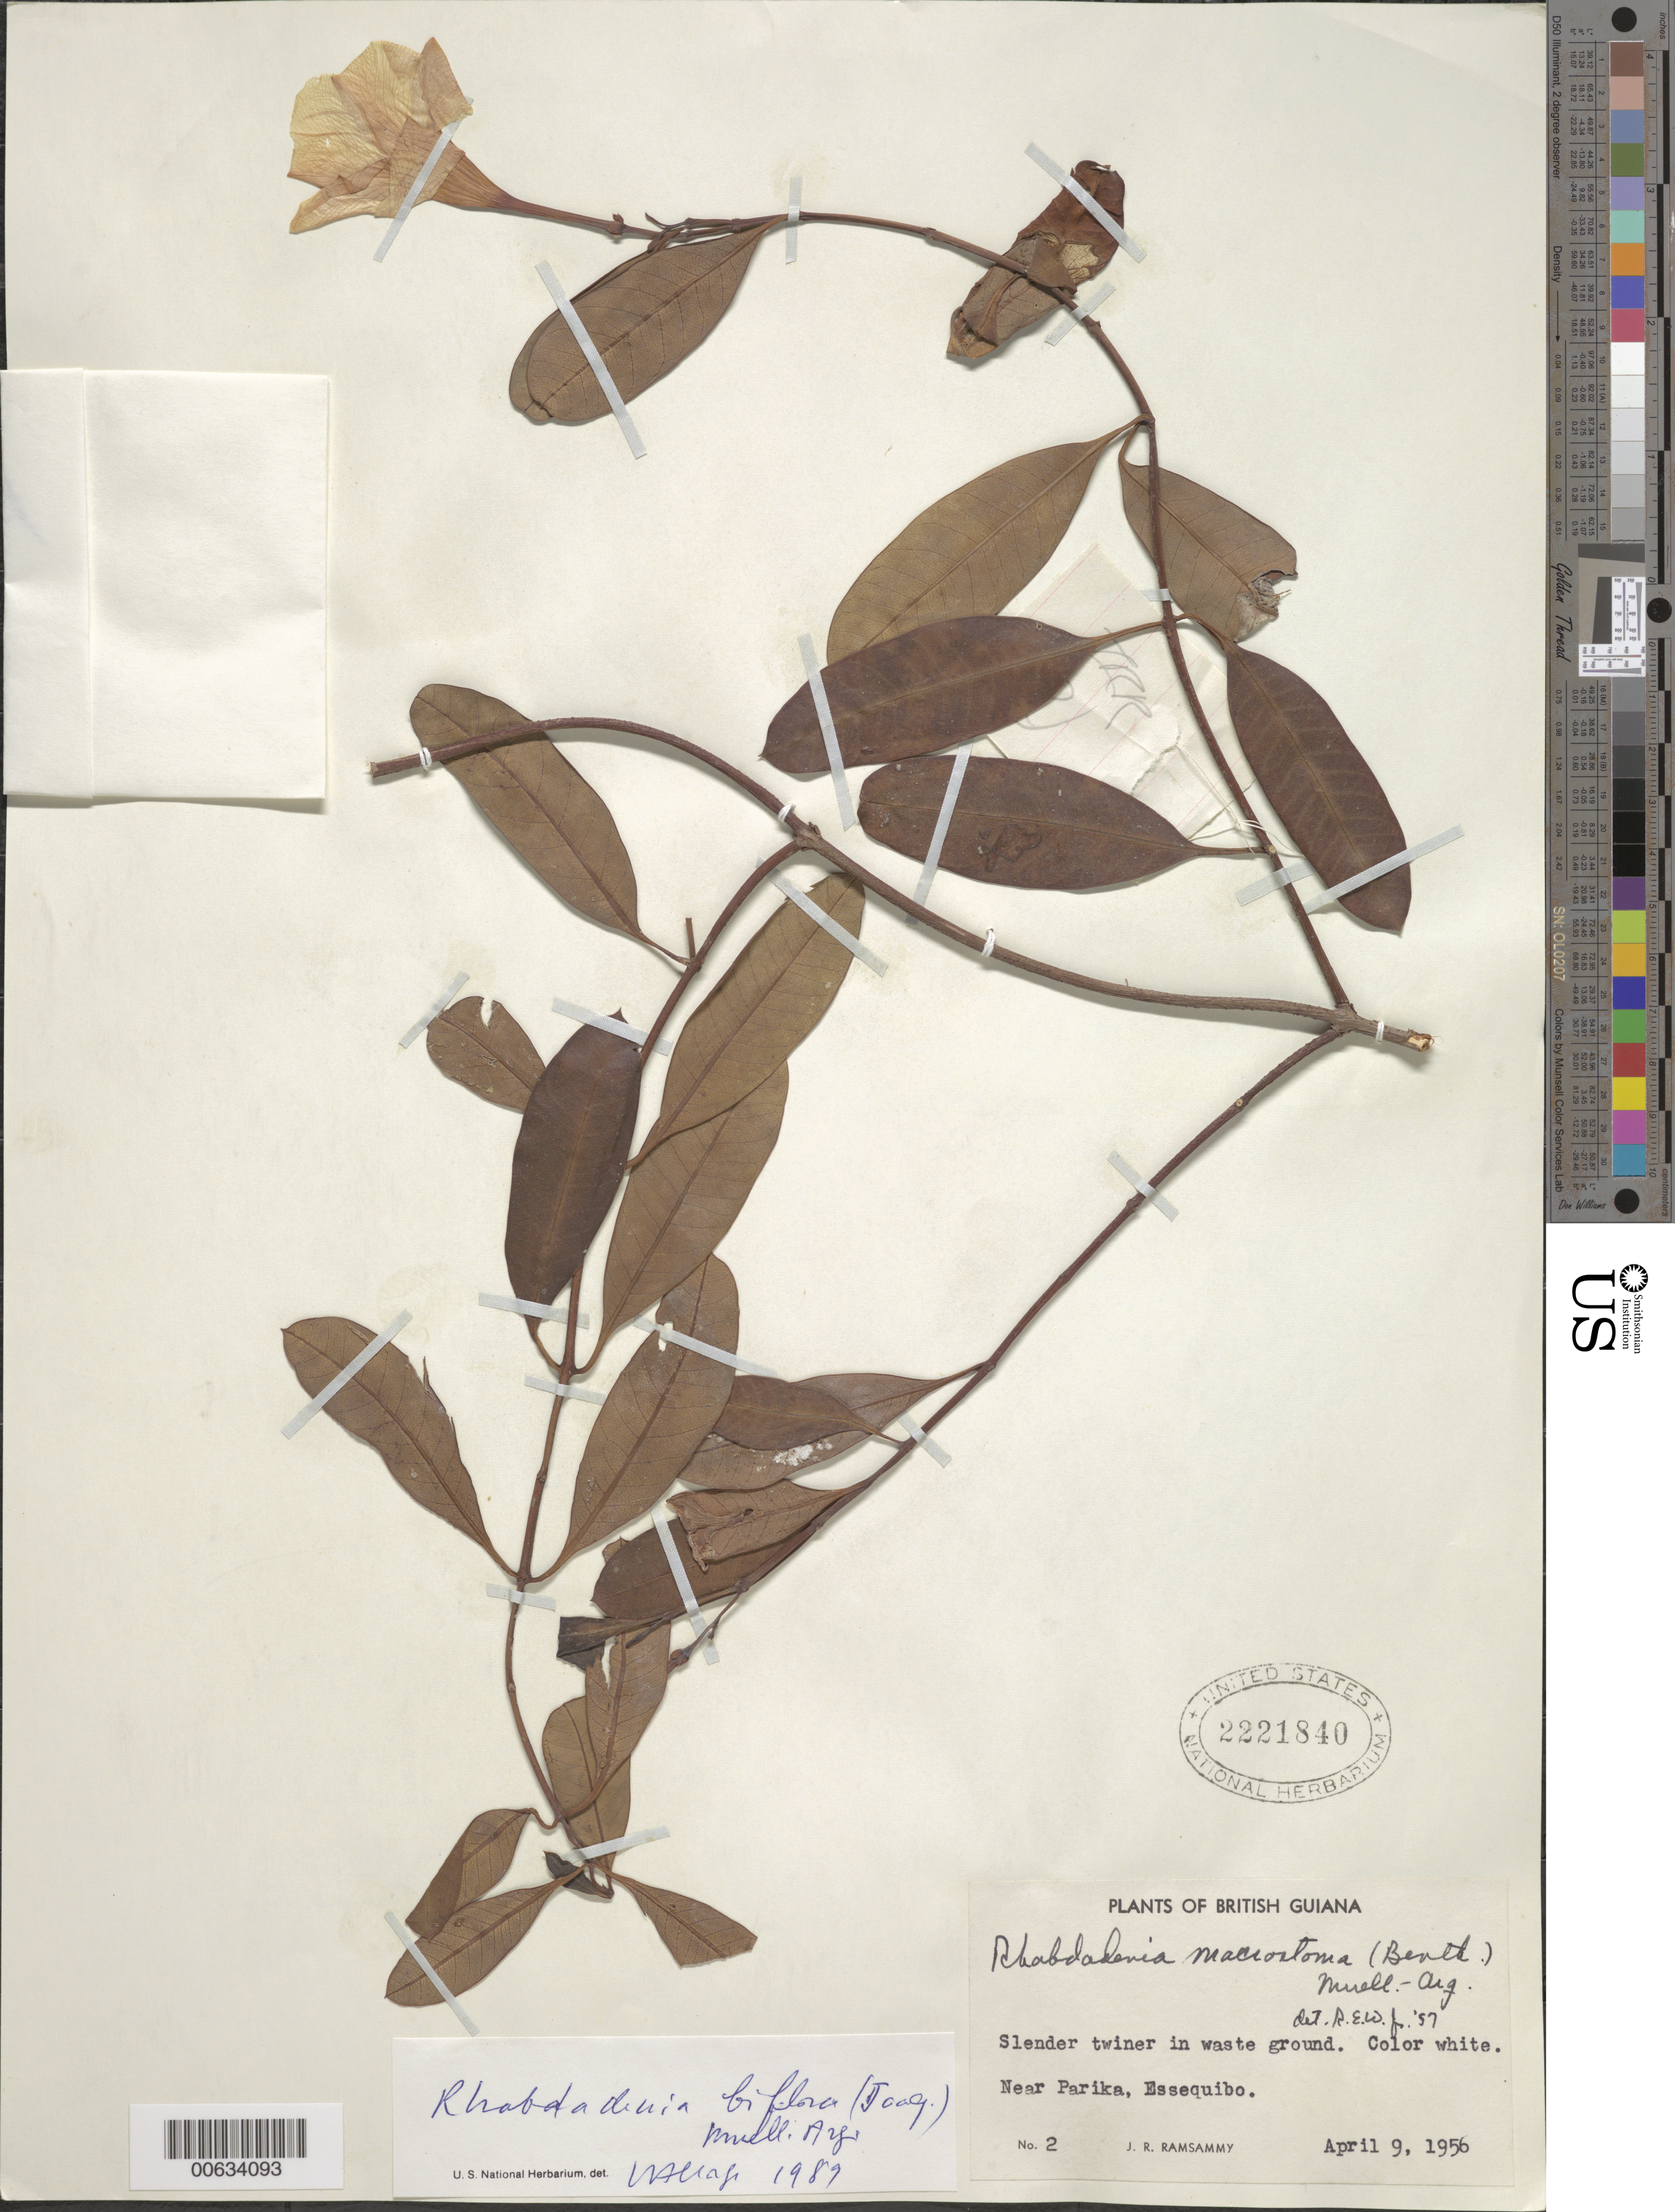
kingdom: Plantae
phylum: Tracheophyta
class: Magnoliopsida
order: Gentianales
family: Apocynaceae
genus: Rhabdadenia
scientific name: Rhabdadenia biflora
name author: (Jacq.) Müll. Arg.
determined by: Allorge, L.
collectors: J. Ramsammy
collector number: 2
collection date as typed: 9-Apr-56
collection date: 1956-04-09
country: Guyana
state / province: Essequibo Isl-W. Demerara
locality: Parika, Essequibo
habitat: Waste ground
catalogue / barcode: US 2221840